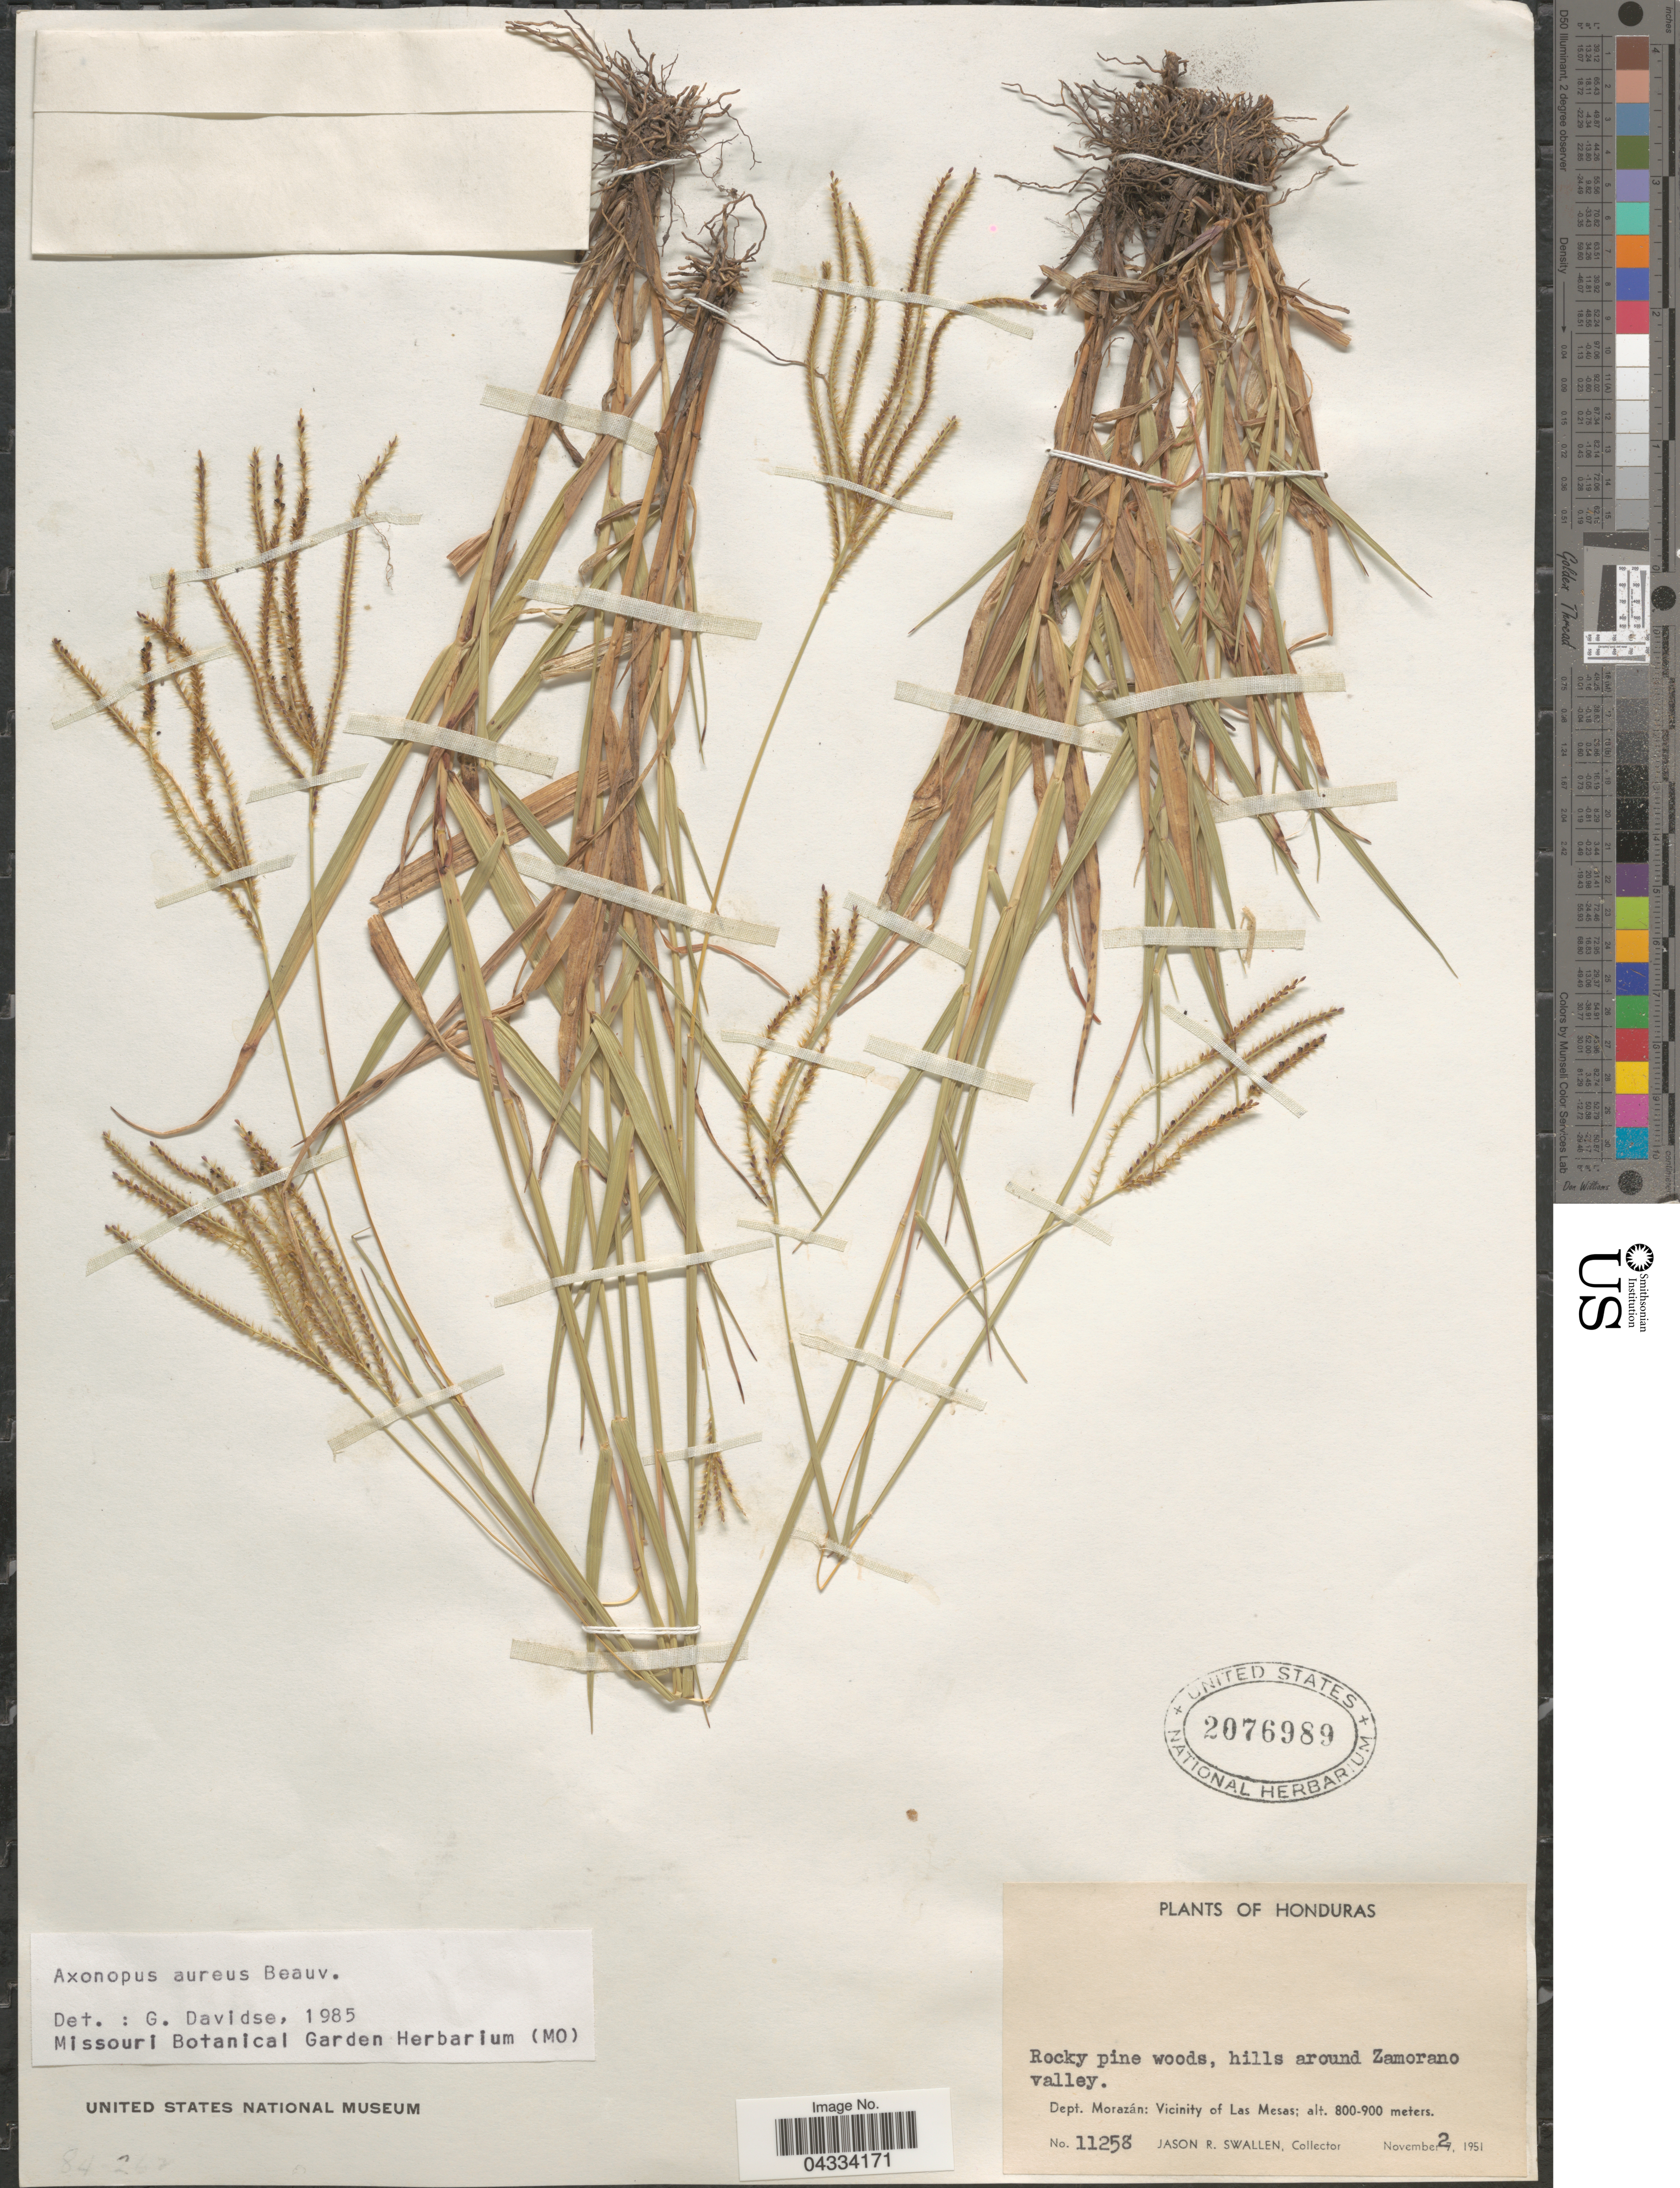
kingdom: Plantae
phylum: Tracheophyta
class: Liliopsida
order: Poales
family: Poaceae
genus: Axonopus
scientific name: Axonopus aureus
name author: P. Beauv.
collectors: J. R. Swallen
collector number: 11258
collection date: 1951-11-02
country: Honduras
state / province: Fco. Morazán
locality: Rocky pine woods, hills around Zamorano valley. Dept. Morazán: Vicinity of Las Mesas.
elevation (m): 800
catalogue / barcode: US 2076989